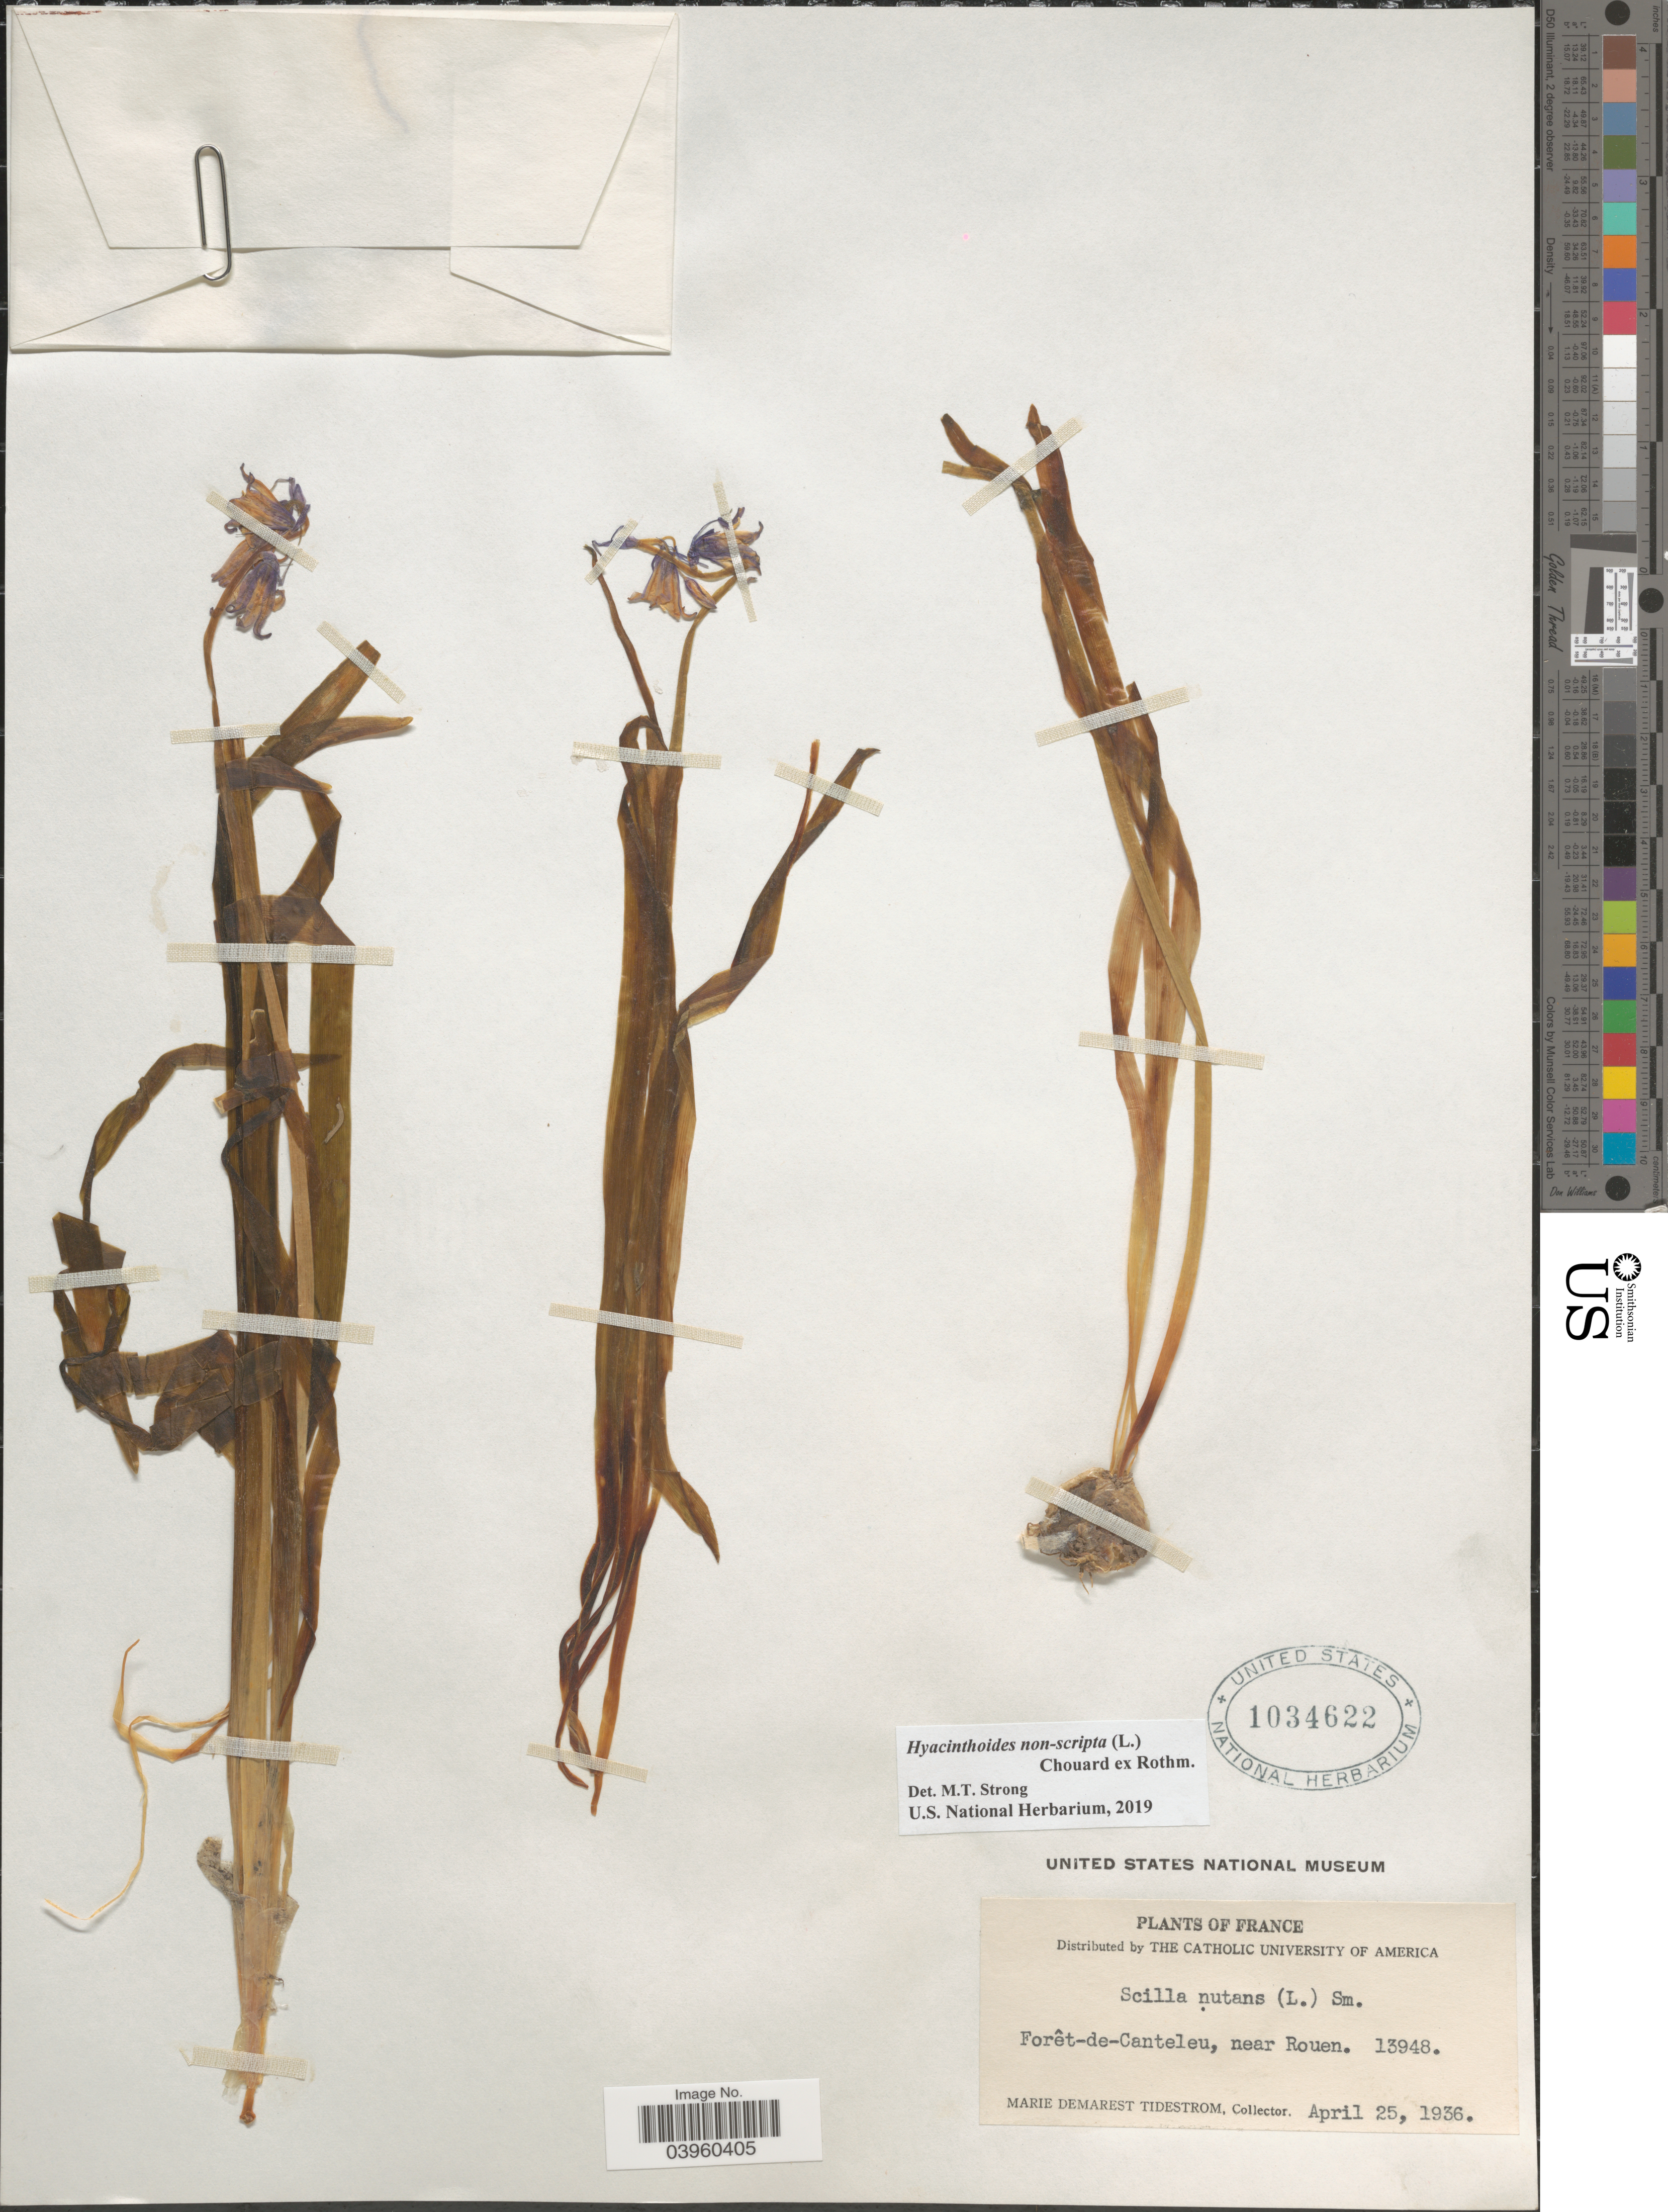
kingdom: Plantae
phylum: Tracheophyta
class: Liliopsida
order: Asparagales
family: Asparagaceae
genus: Hyacinthoides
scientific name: Hyacinthoides non-scripta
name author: (L.) Chouard ex Rothm.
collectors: M. Tidestrom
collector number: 13948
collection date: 1936-04-25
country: France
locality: Forêt-de-Canteleu, near Rouen.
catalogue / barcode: US 1034622